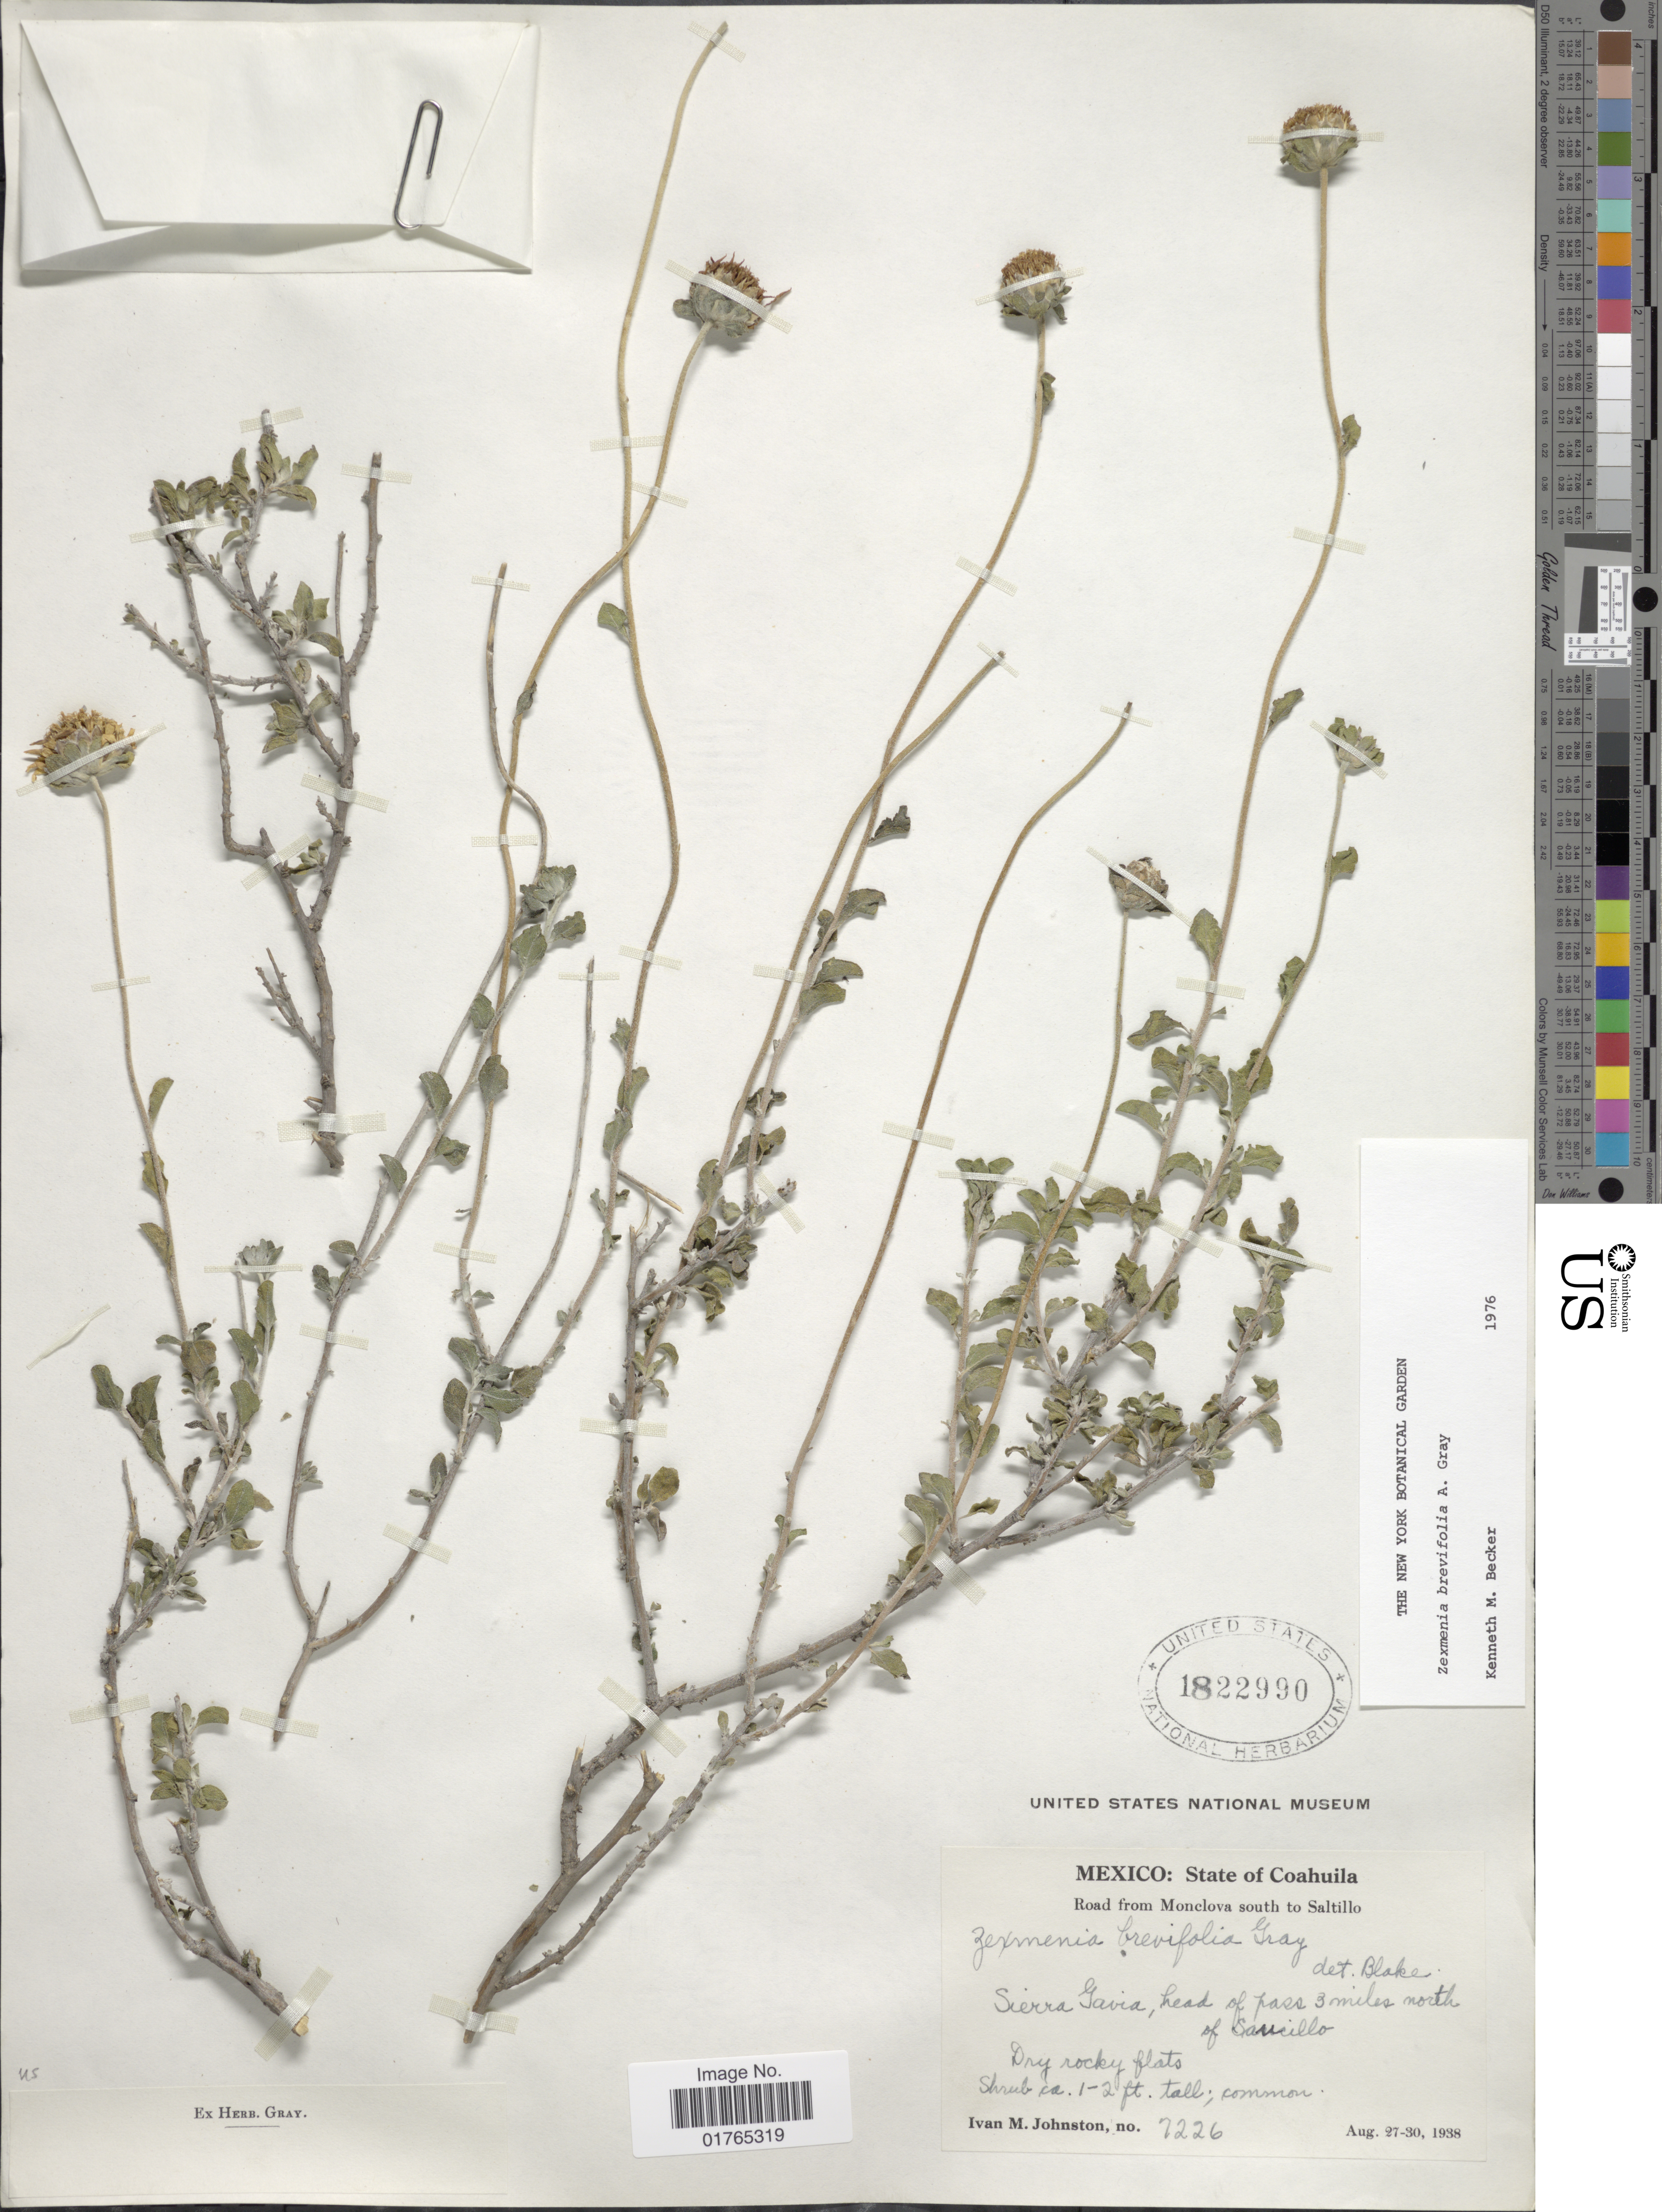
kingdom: Plantae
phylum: Tracheophyta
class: Magnoliopsida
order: Asterales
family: Asteraceae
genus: Jefea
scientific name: Jefea brevifolia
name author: (A. Gray) Strother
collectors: I.M. Johnston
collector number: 7226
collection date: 1938-08-27/1938-08-30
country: Mexico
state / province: Coahuila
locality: Road from Manclova south to Saltillo, Sierra Gavia, head of pass 3 miles north of Saucillo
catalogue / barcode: US 1822990